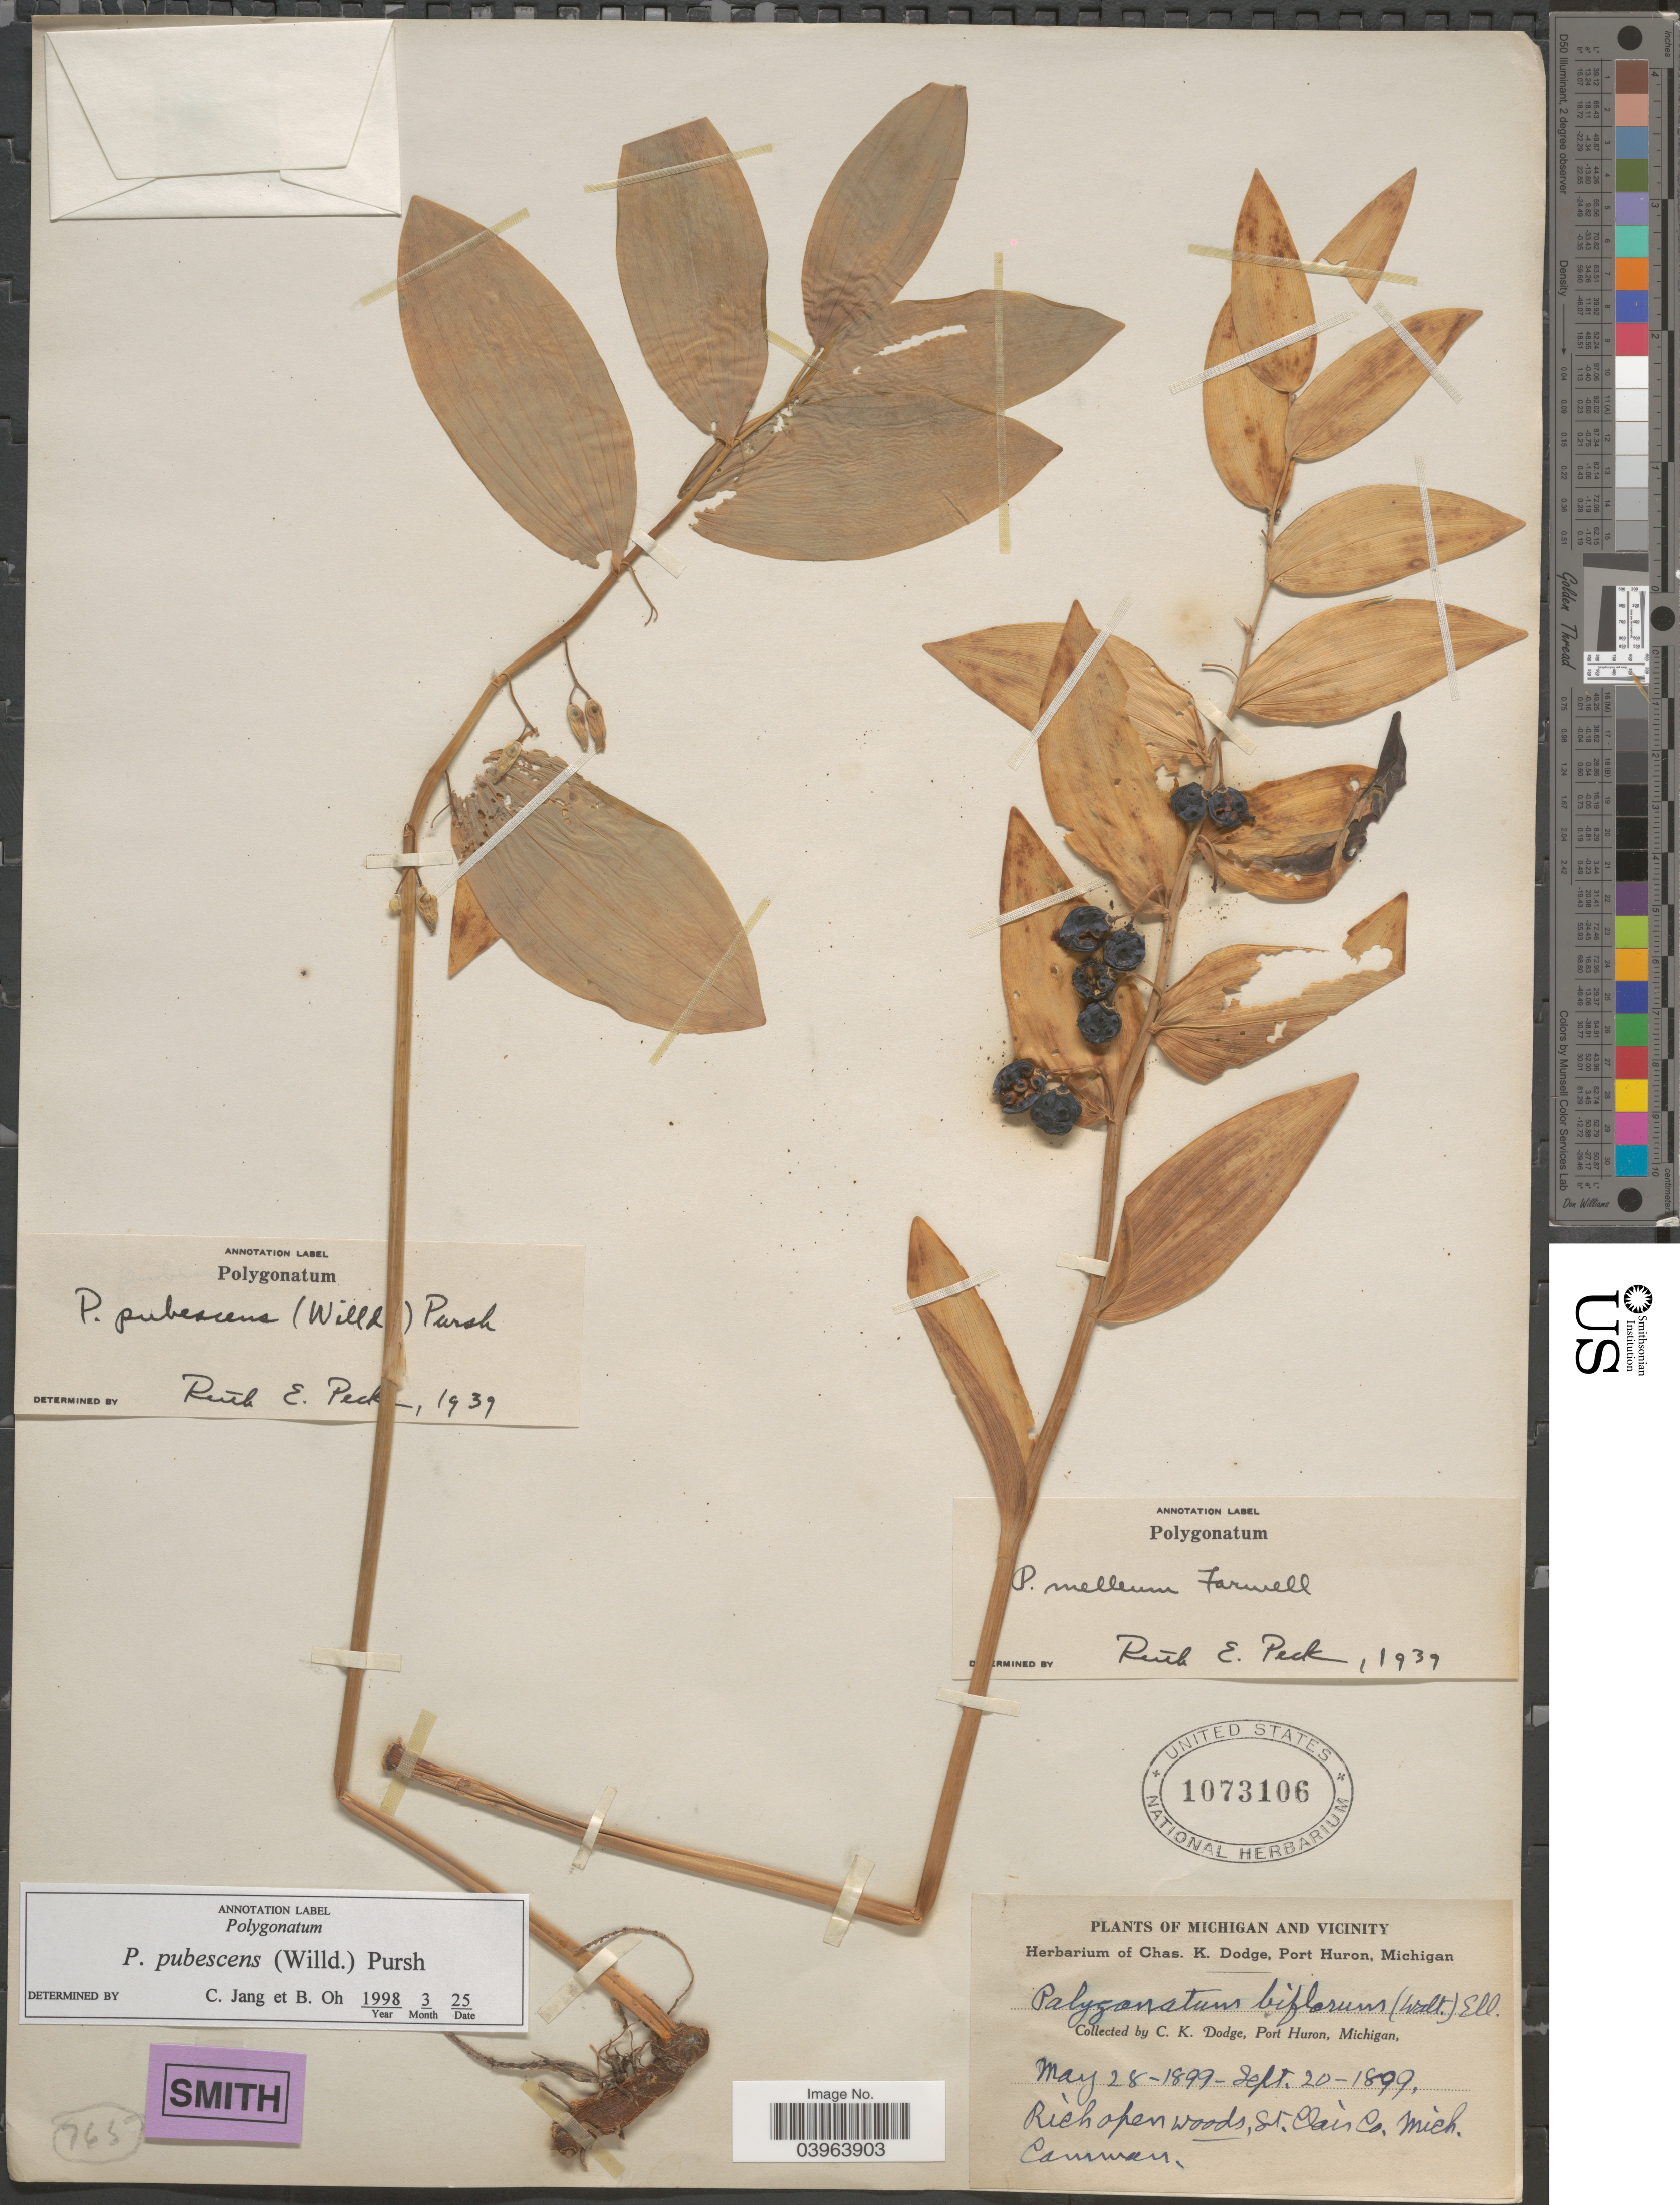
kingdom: Plantae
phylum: Tracheophyta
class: Liliopsida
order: Asparagales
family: Asparagaceae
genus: Polygonatum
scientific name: Polygonatum pubescens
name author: (Willd.) Pursh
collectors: C. Dodge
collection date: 1899-05-28/1899-09-20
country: United States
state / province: Michigan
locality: Michigan and vicinity. Port Huron. St. Clair Co.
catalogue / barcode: US 1073106